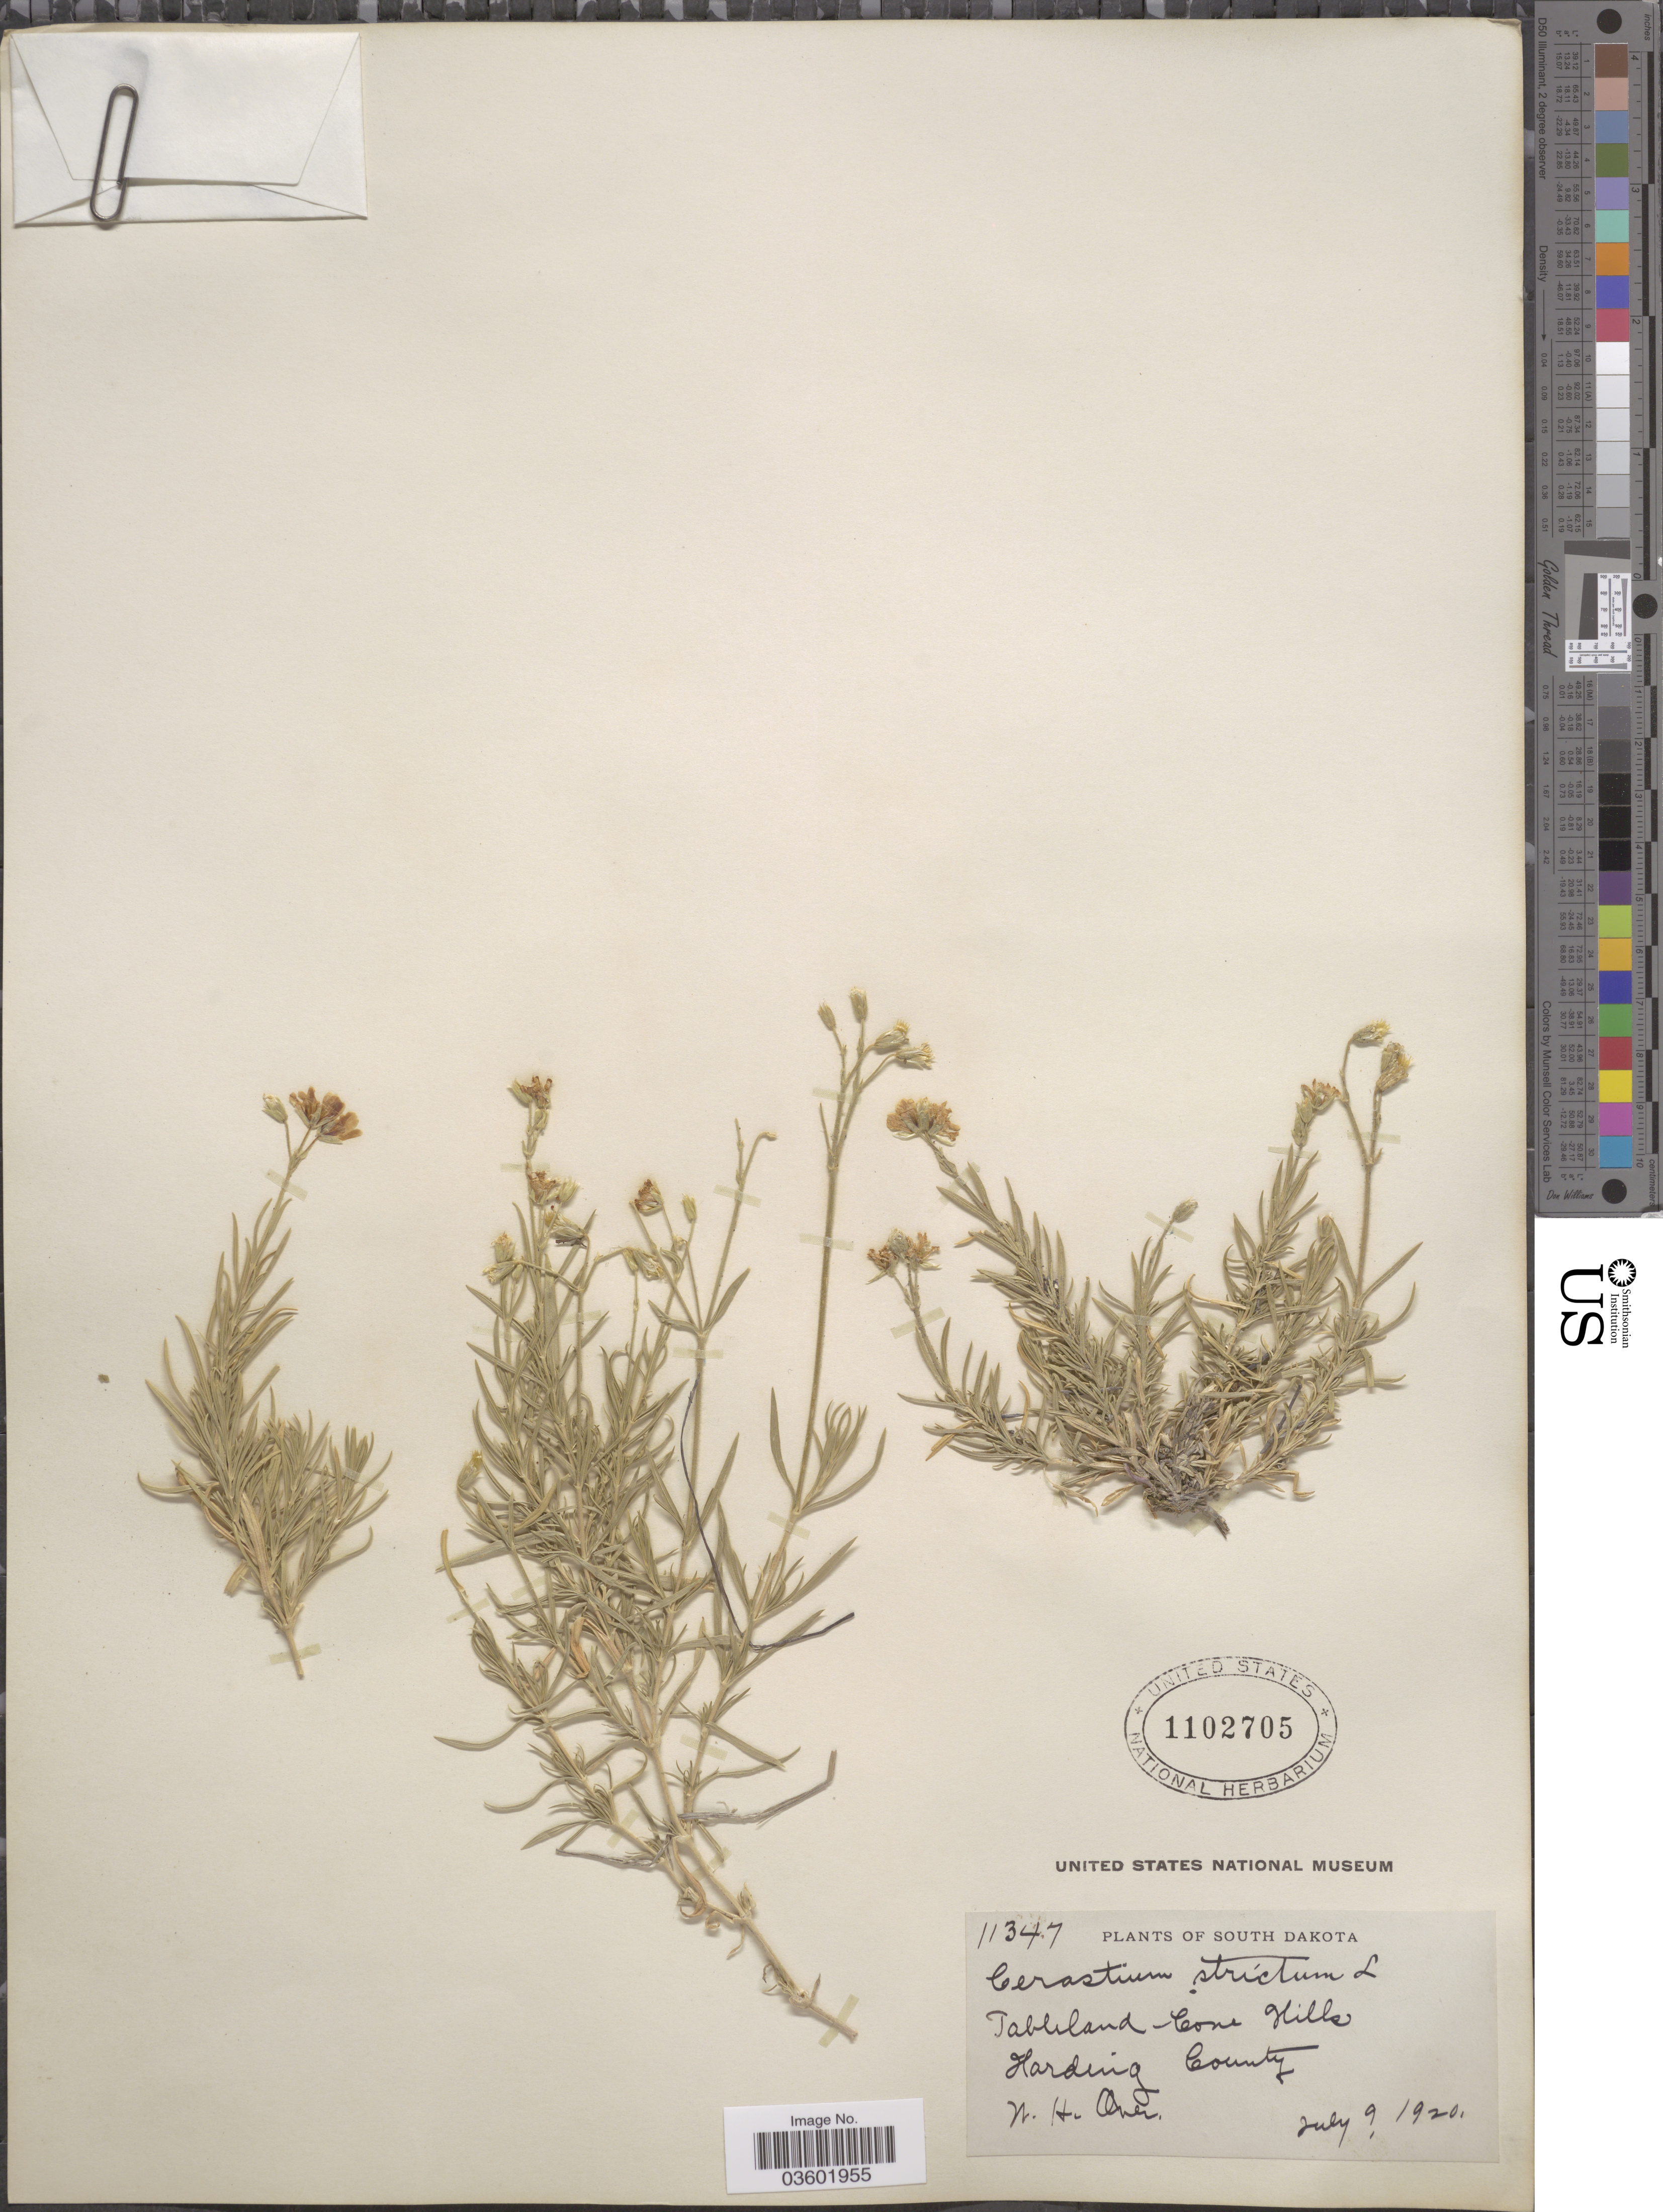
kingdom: Plantae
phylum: Tracheophyta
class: Magnoliopsida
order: Caryophyllales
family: Caryophyllaceae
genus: Cerastium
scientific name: Cerastium strictum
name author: L.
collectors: W. Over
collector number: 11347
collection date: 1920-07-09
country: United States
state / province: South Dakota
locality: Tableland-Cone Hills. Harding County.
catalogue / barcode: US 1102705